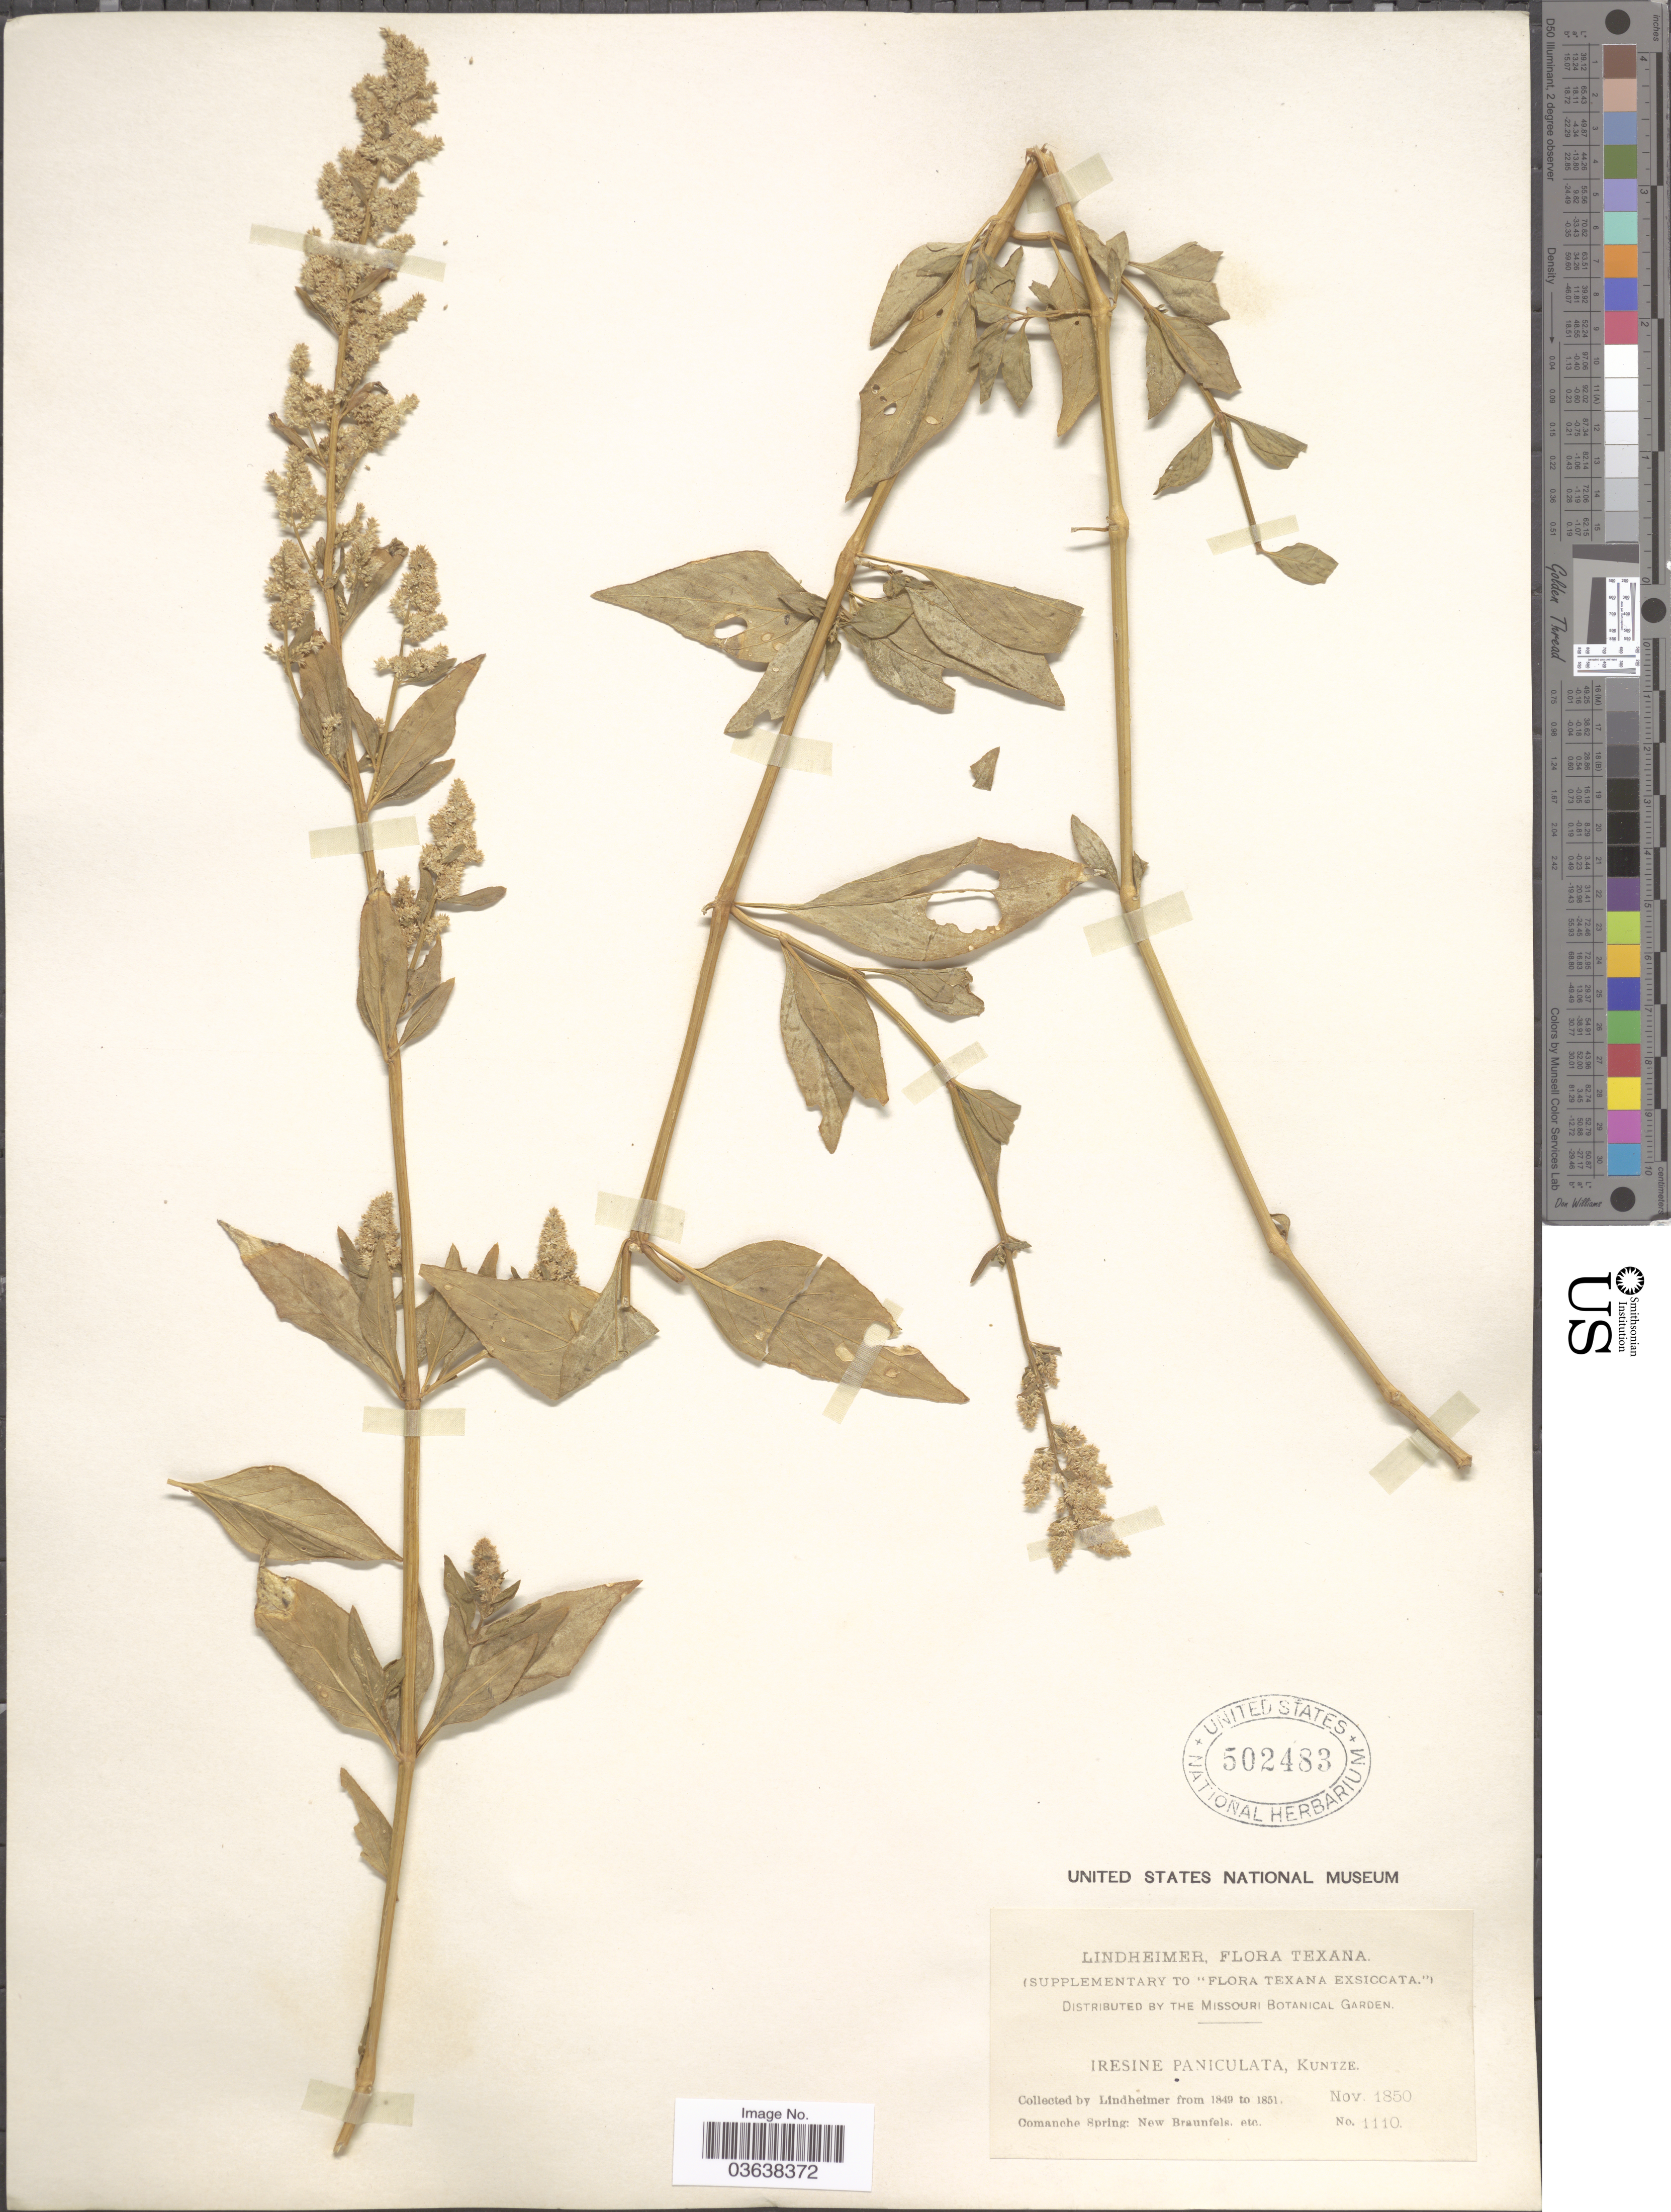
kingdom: Plantae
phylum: Tracheophyta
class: Magnoliopsida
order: Caryophyllales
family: Amaranthaceae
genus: Iresine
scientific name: Iresine heterophylla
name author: Standl.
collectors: -. Lindheimer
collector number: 1110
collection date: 1850-11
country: United States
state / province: Texas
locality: Comanche Spring: New Braunfels.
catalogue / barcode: US 502483